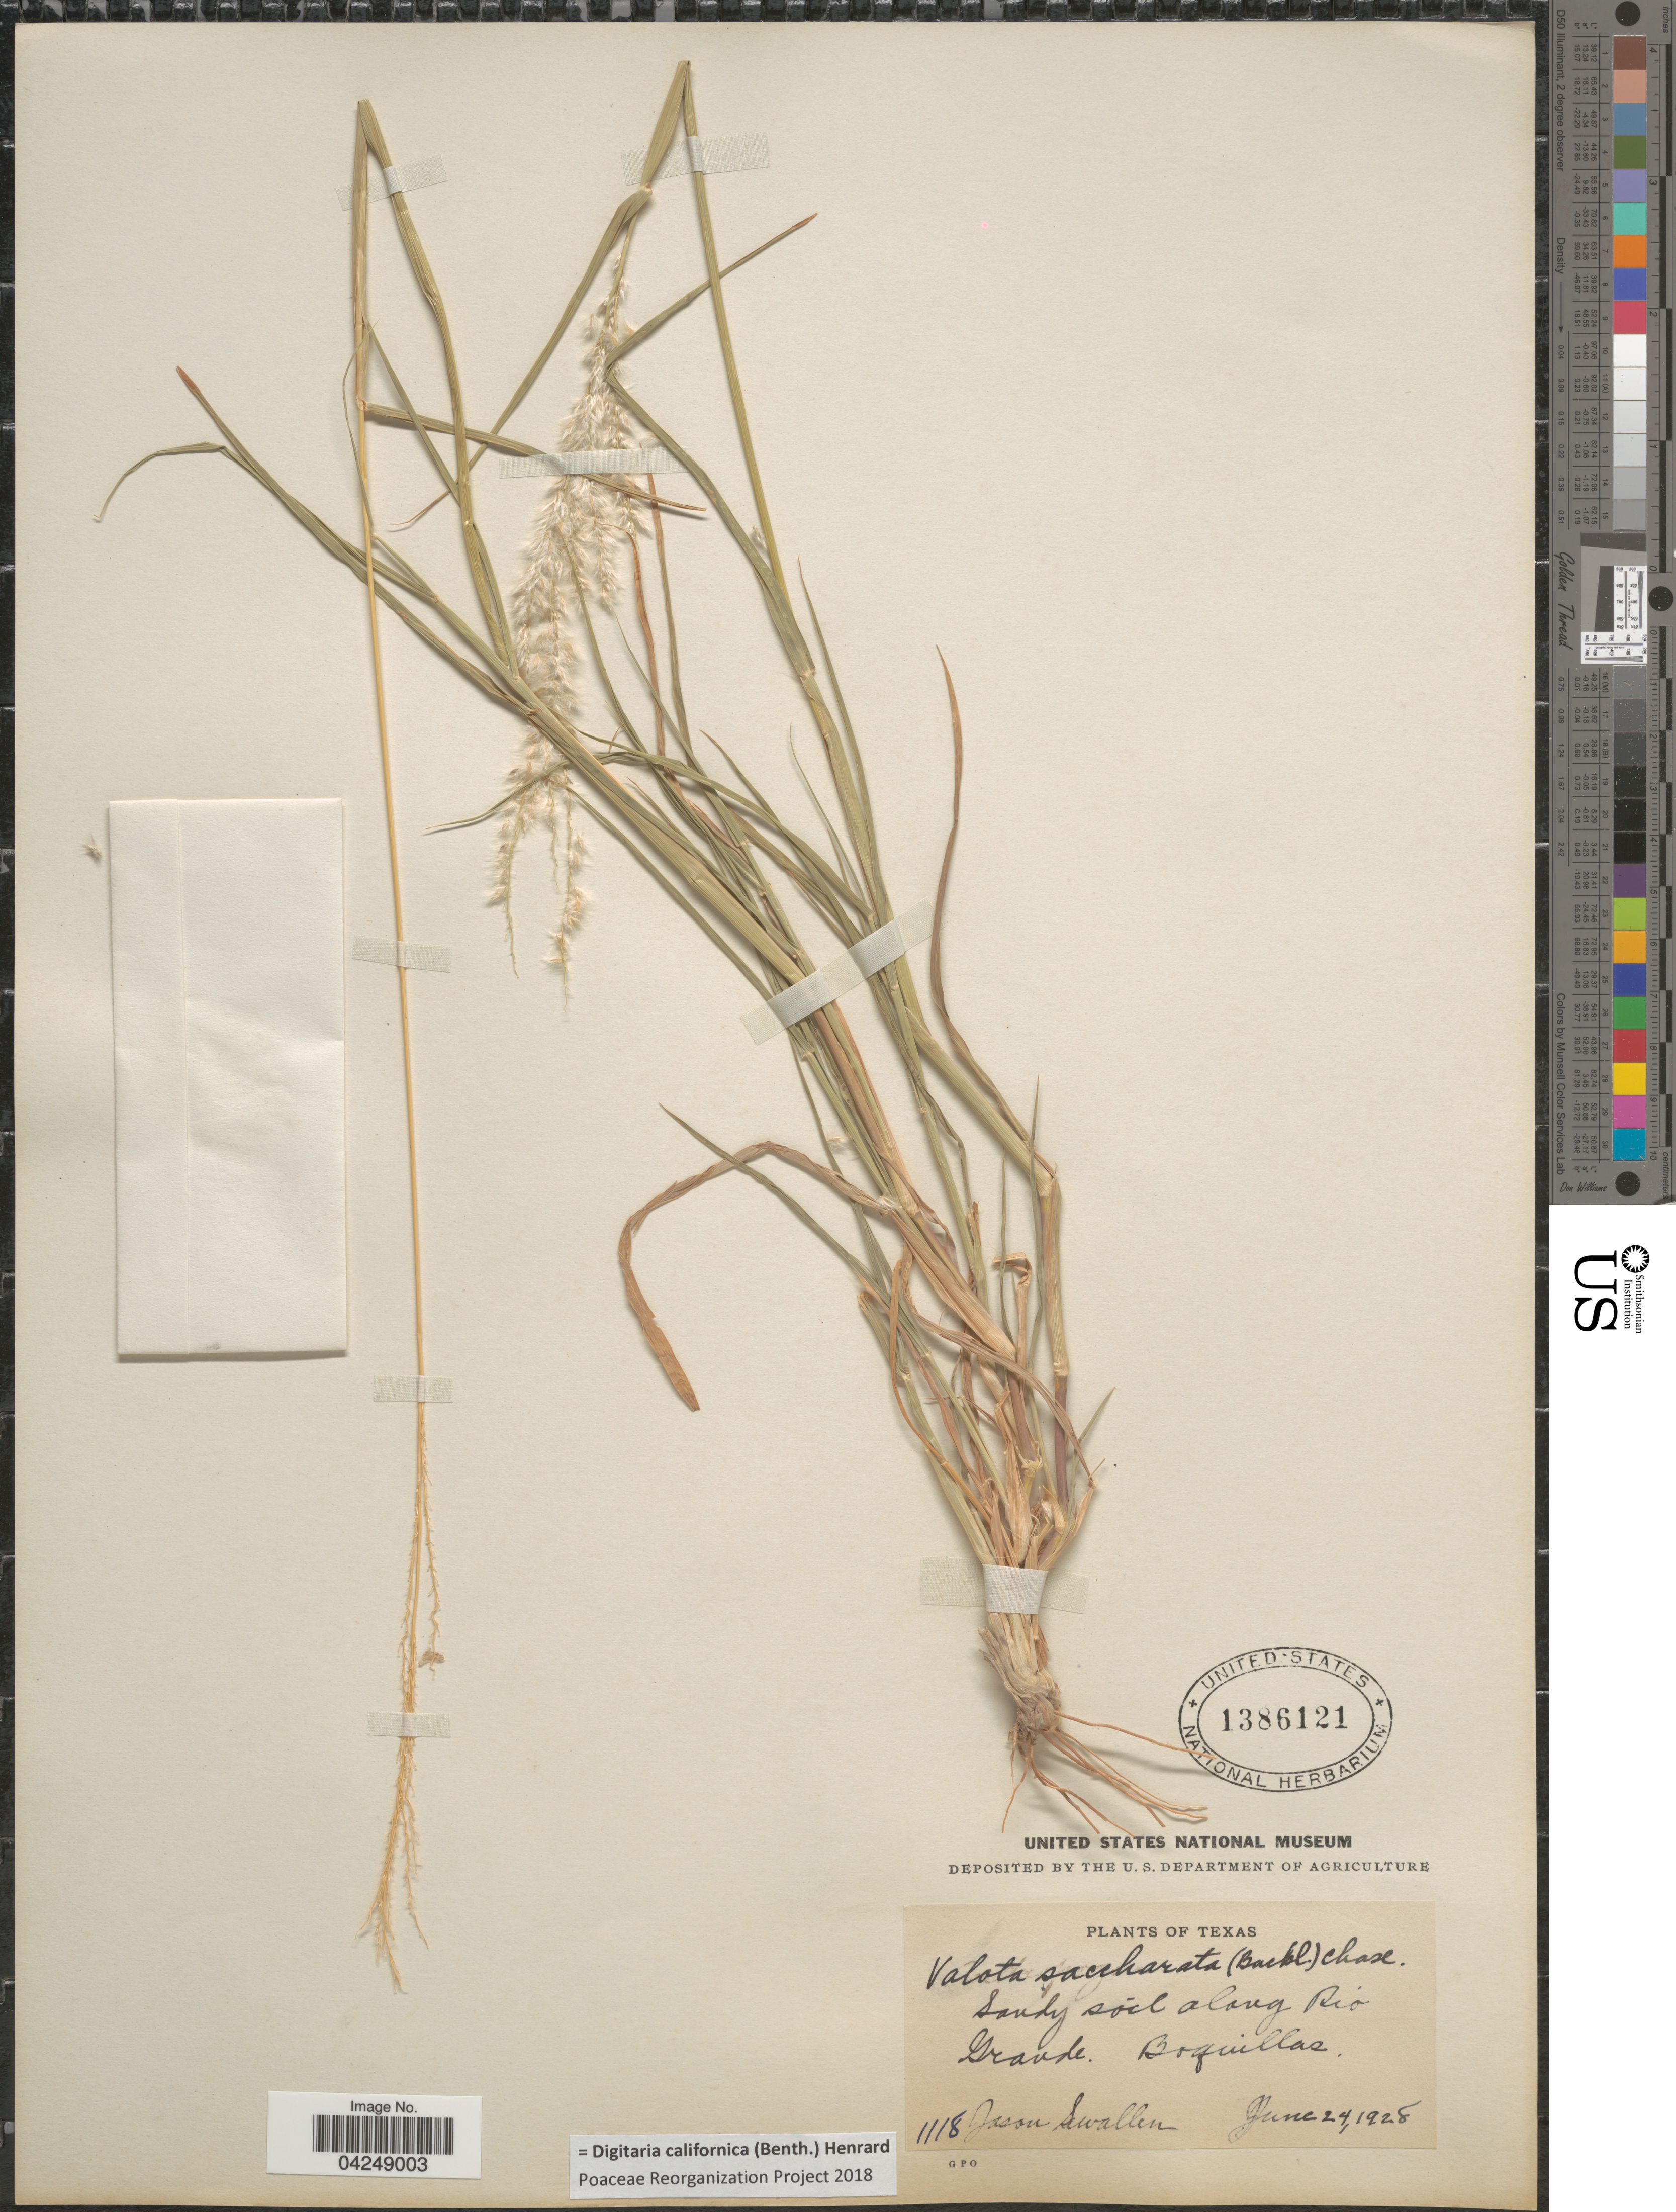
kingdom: Plantae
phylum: Tracheophyta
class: Liliopsida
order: Poales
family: Poaceae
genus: Digitaria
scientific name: Digitaria californica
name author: (Benth.) Henr.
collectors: J. R. Swallen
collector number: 1118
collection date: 1928-06-24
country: United States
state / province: Texas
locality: Sandy soil along Rio Grande. Boquillas.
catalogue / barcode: US 1386121